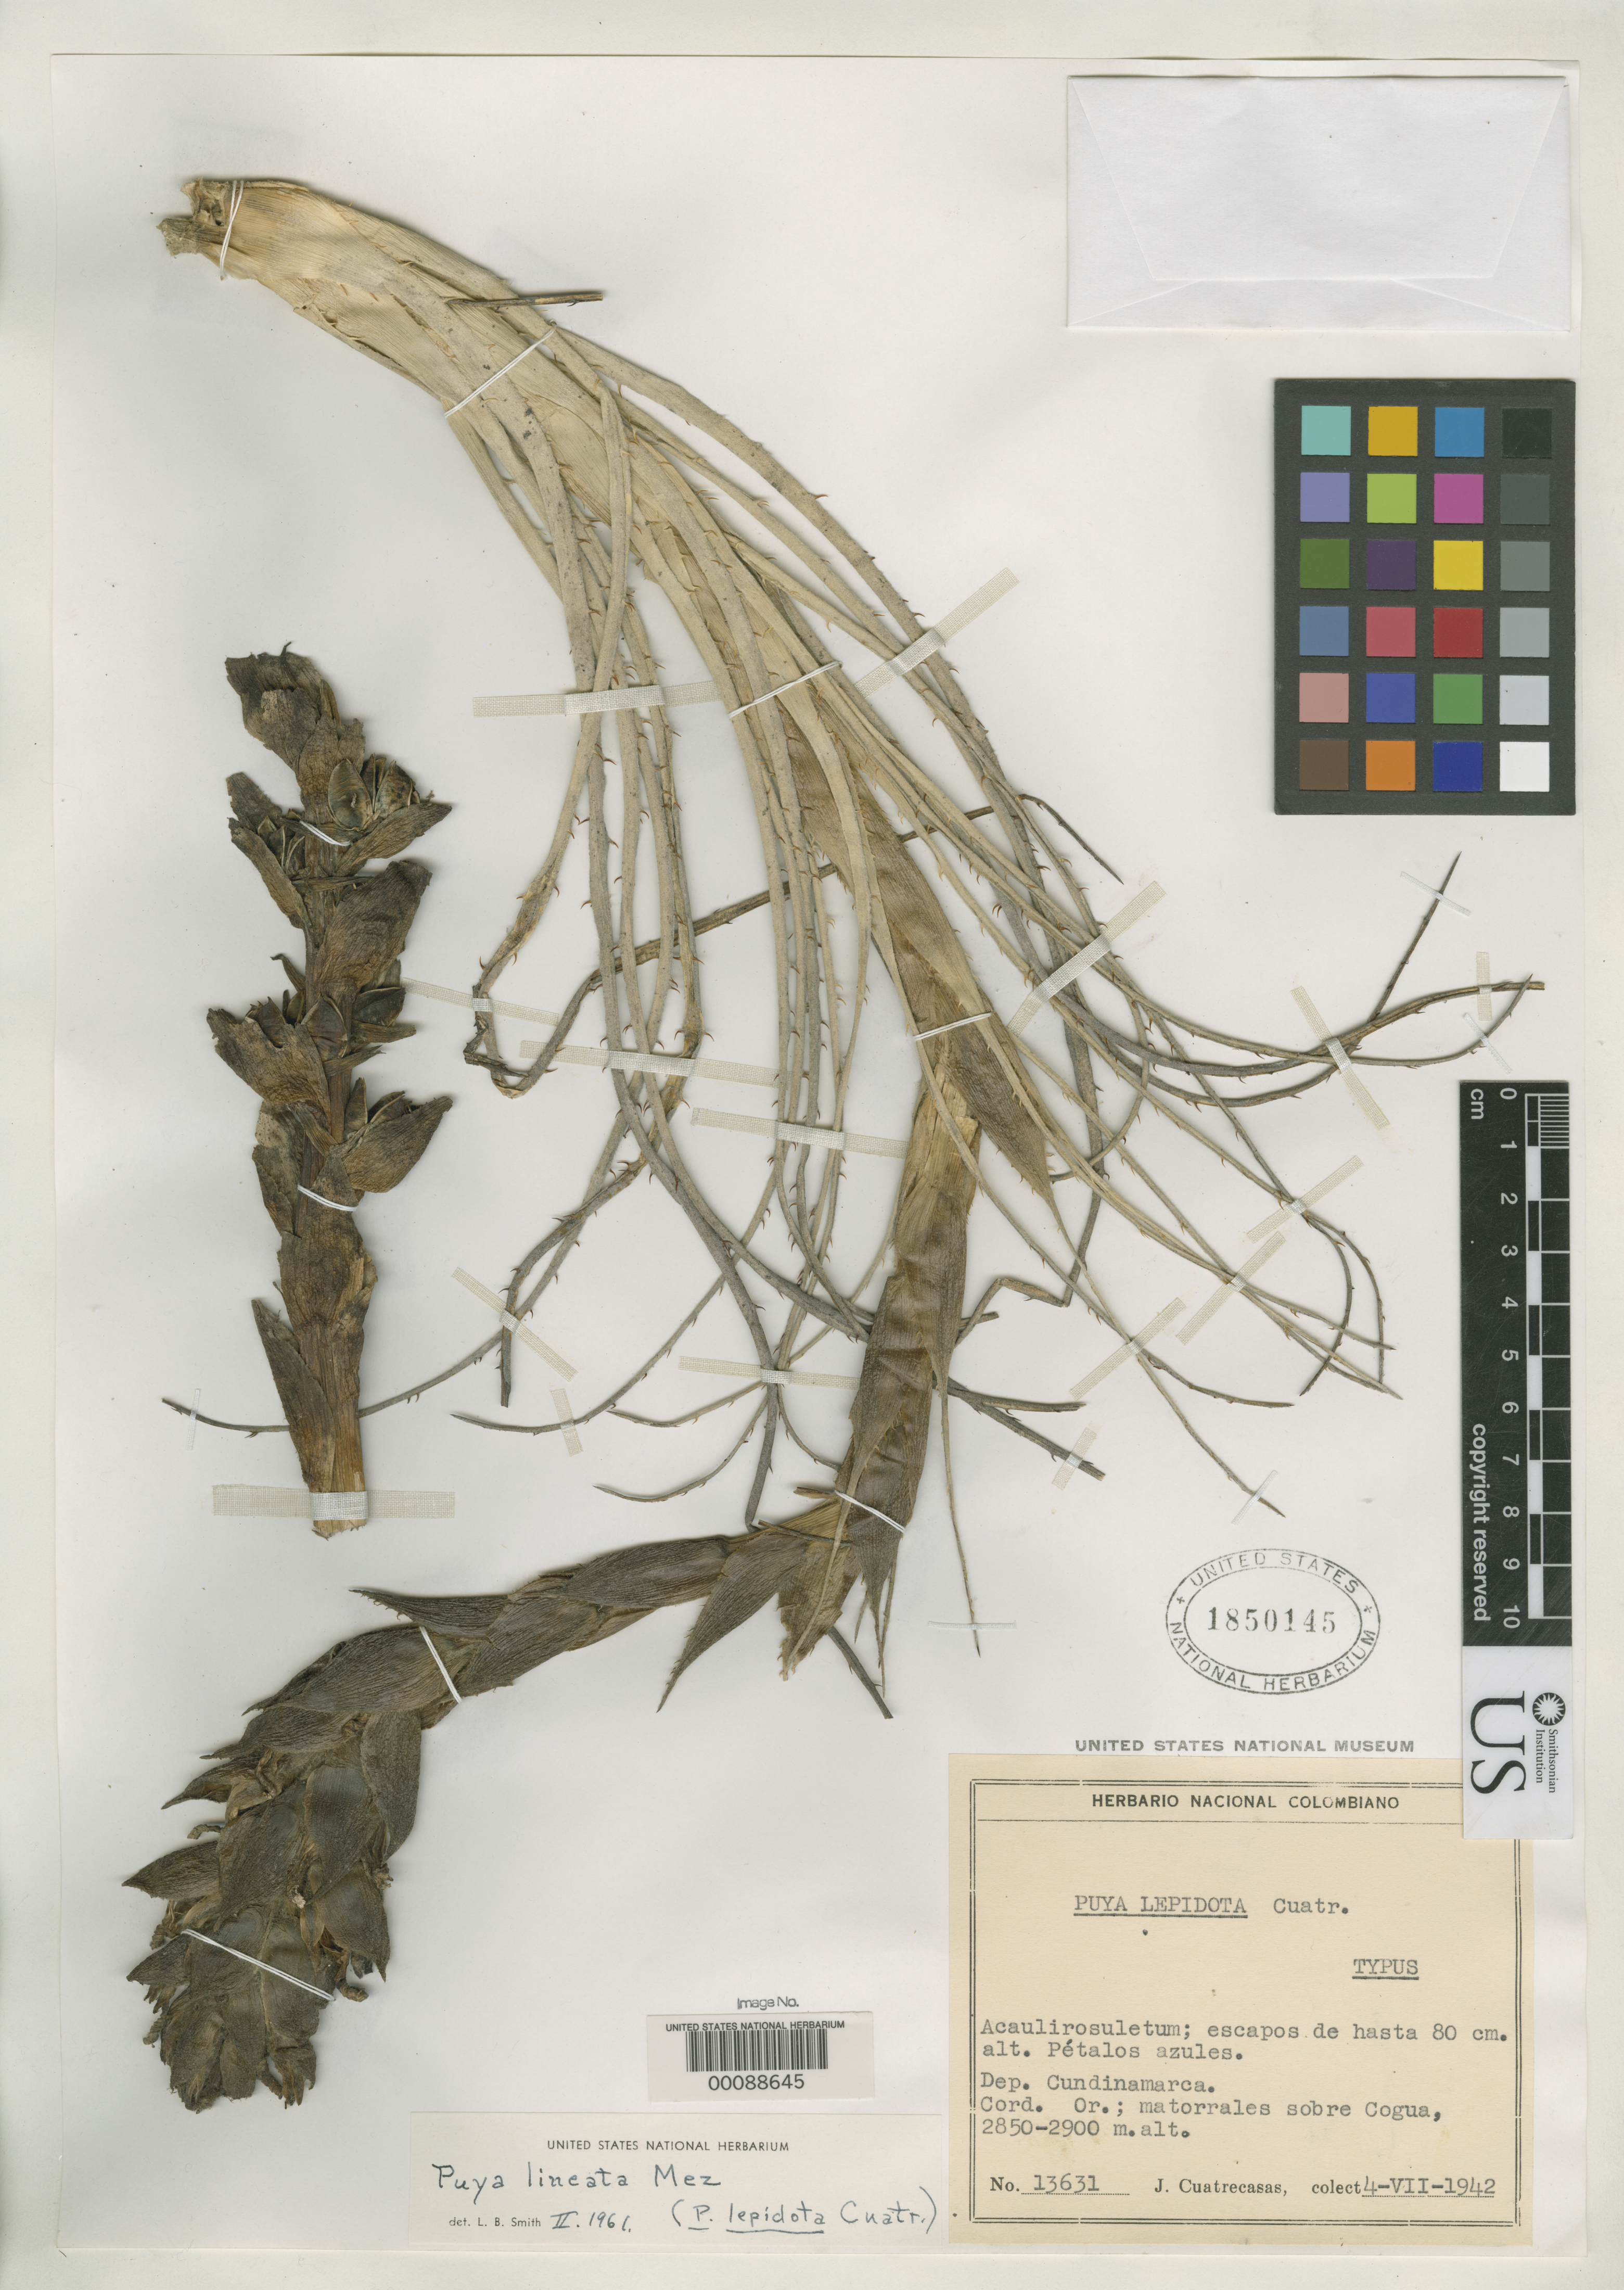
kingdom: Plantae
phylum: Tracheophyta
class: Liliopsida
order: Poales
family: Bromeliaceae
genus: Puya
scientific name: Puya lepidota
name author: Cuatrec.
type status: Holotype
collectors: J. Cuatrecasas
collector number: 13631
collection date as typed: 04 Jul 1942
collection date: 1942-07-04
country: Colombia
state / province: Cundinamarca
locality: Above Cogua, Cordillera Oriental.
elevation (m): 2850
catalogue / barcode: US 1850145